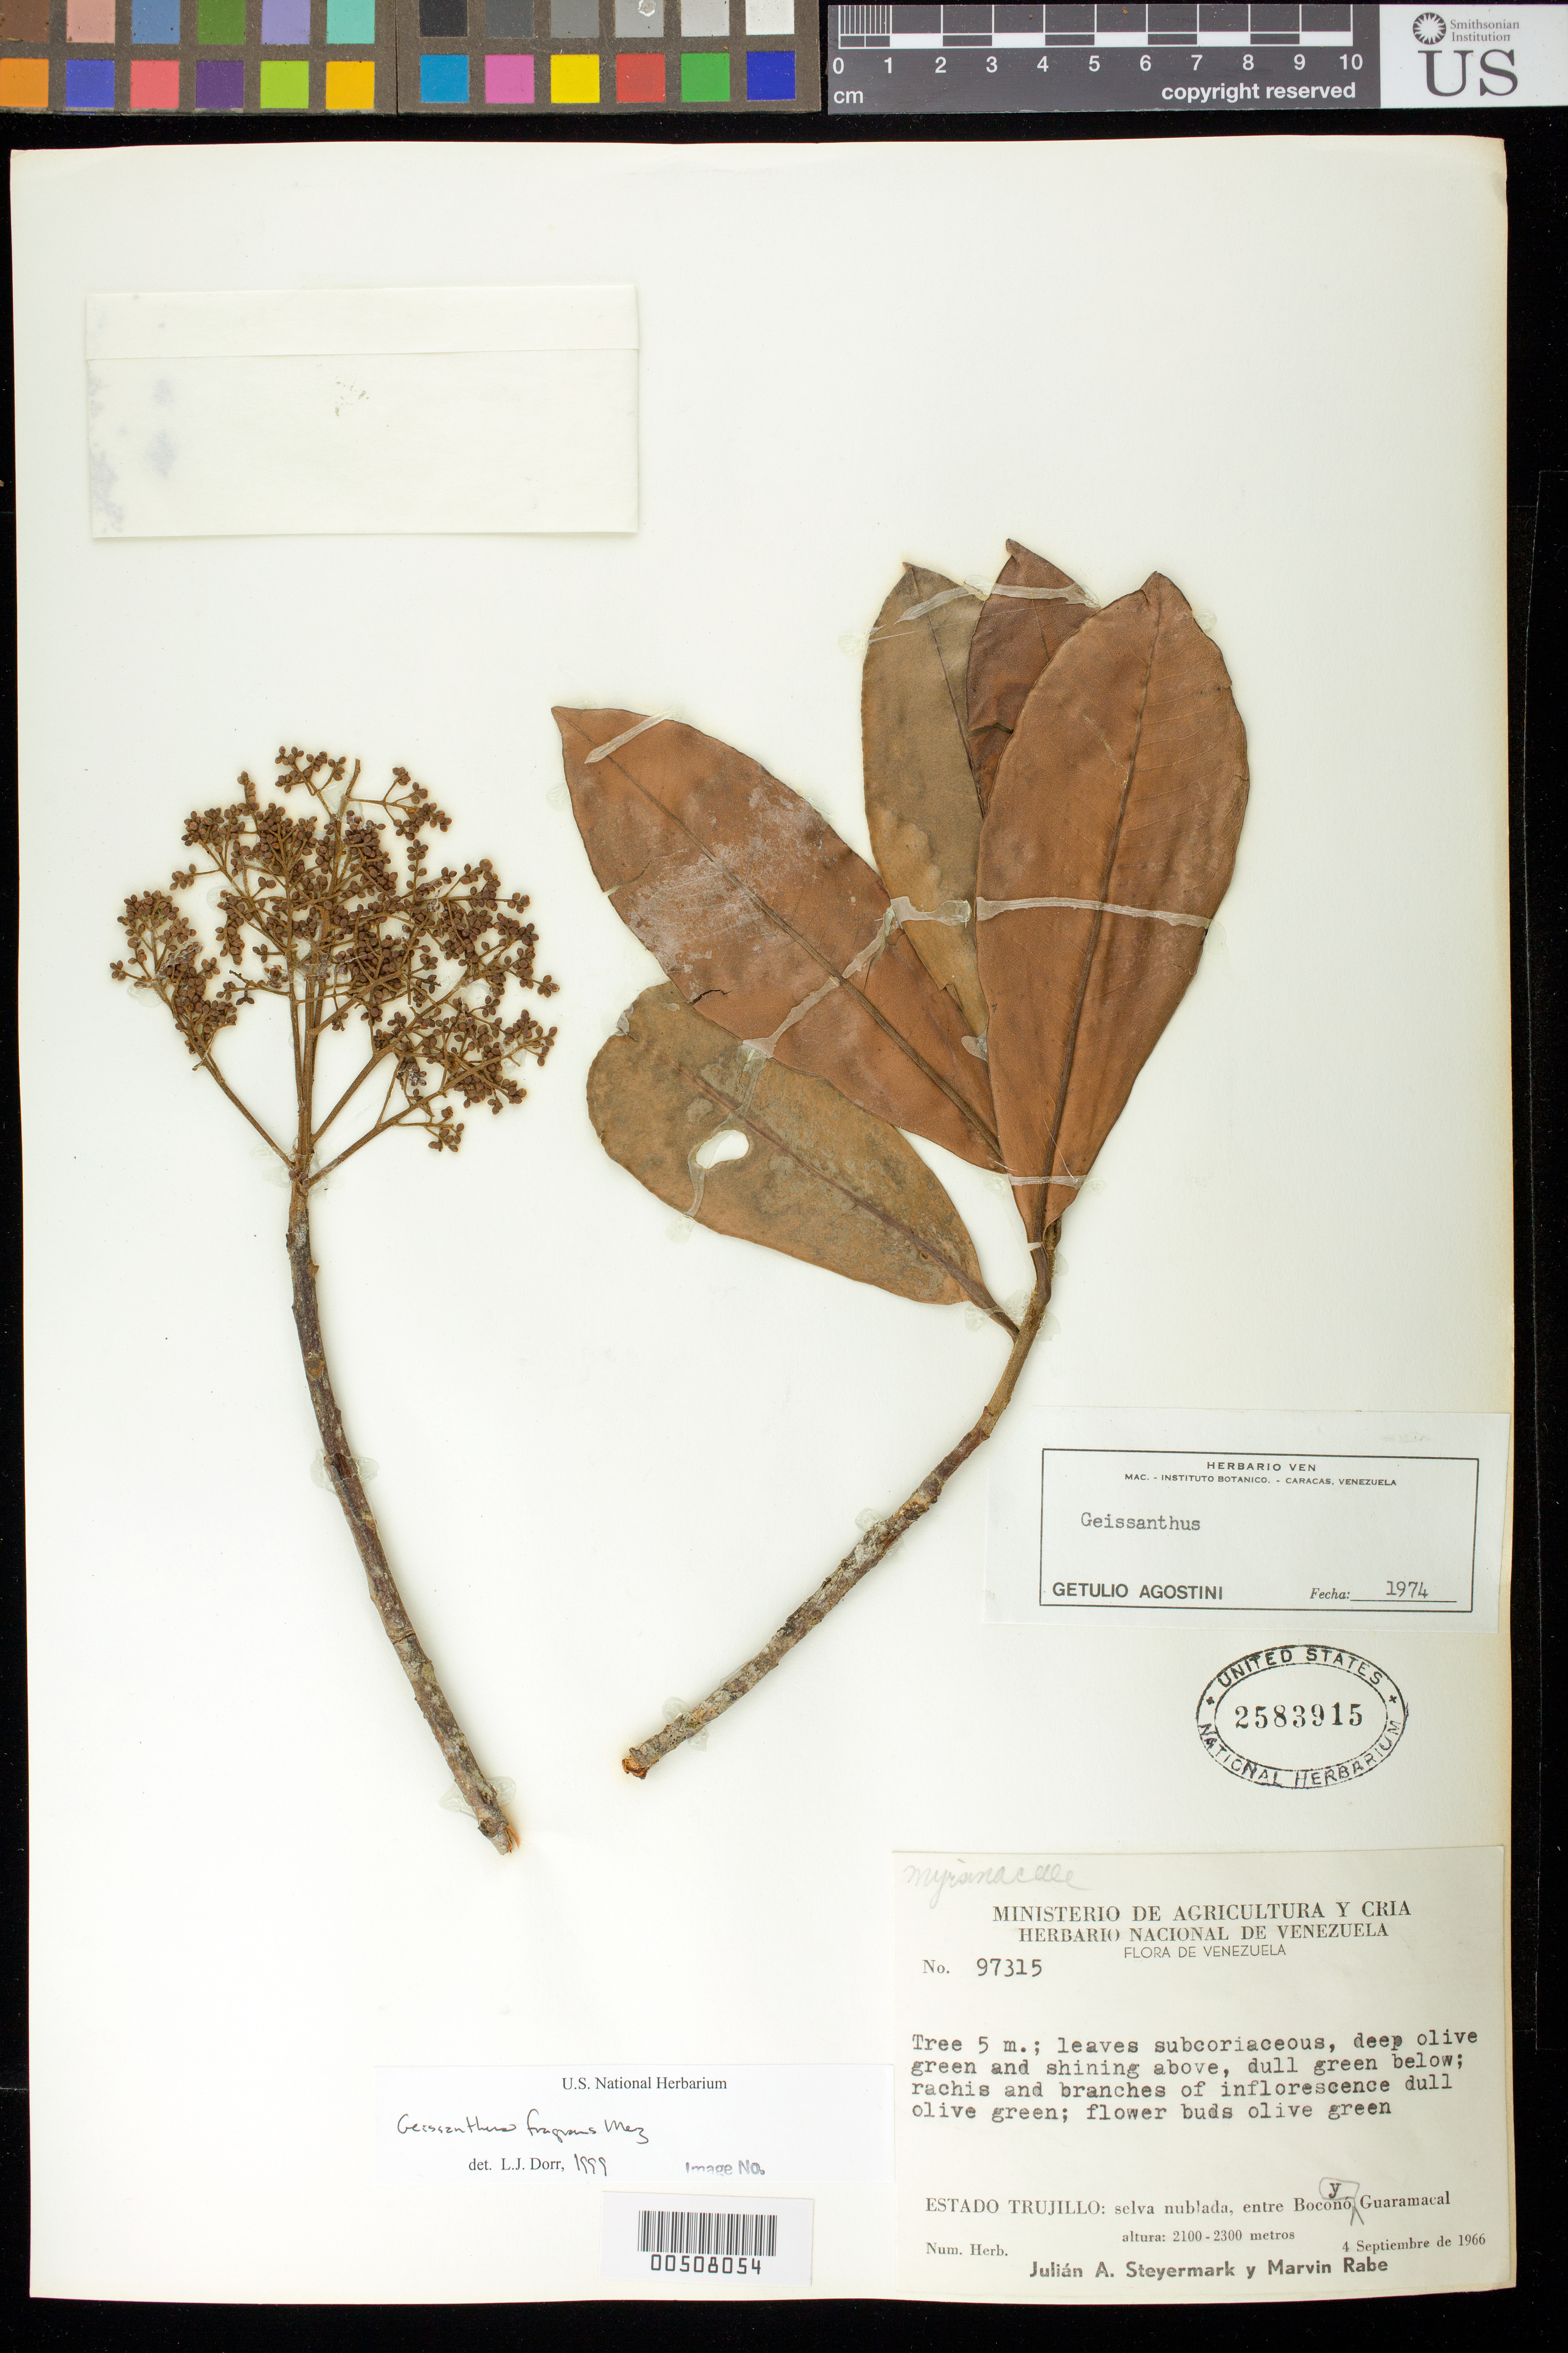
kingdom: Plantae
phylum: Tracheophyta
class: Magnoliopsida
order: Ericales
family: Primulaceae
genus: Geissanthus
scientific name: Geissanthus fragrans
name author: Mez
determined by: Agostini, G.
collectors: J. Steyermark & M. Rabe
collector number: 97315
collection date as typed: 04 Sep 1966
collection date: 1966-09-04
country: Venezuela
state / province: Trujillo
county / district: Boconó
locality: Entre Boconó y Guaramacal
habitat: Selvas nubladas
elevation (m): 2100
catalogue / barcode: US 2583915